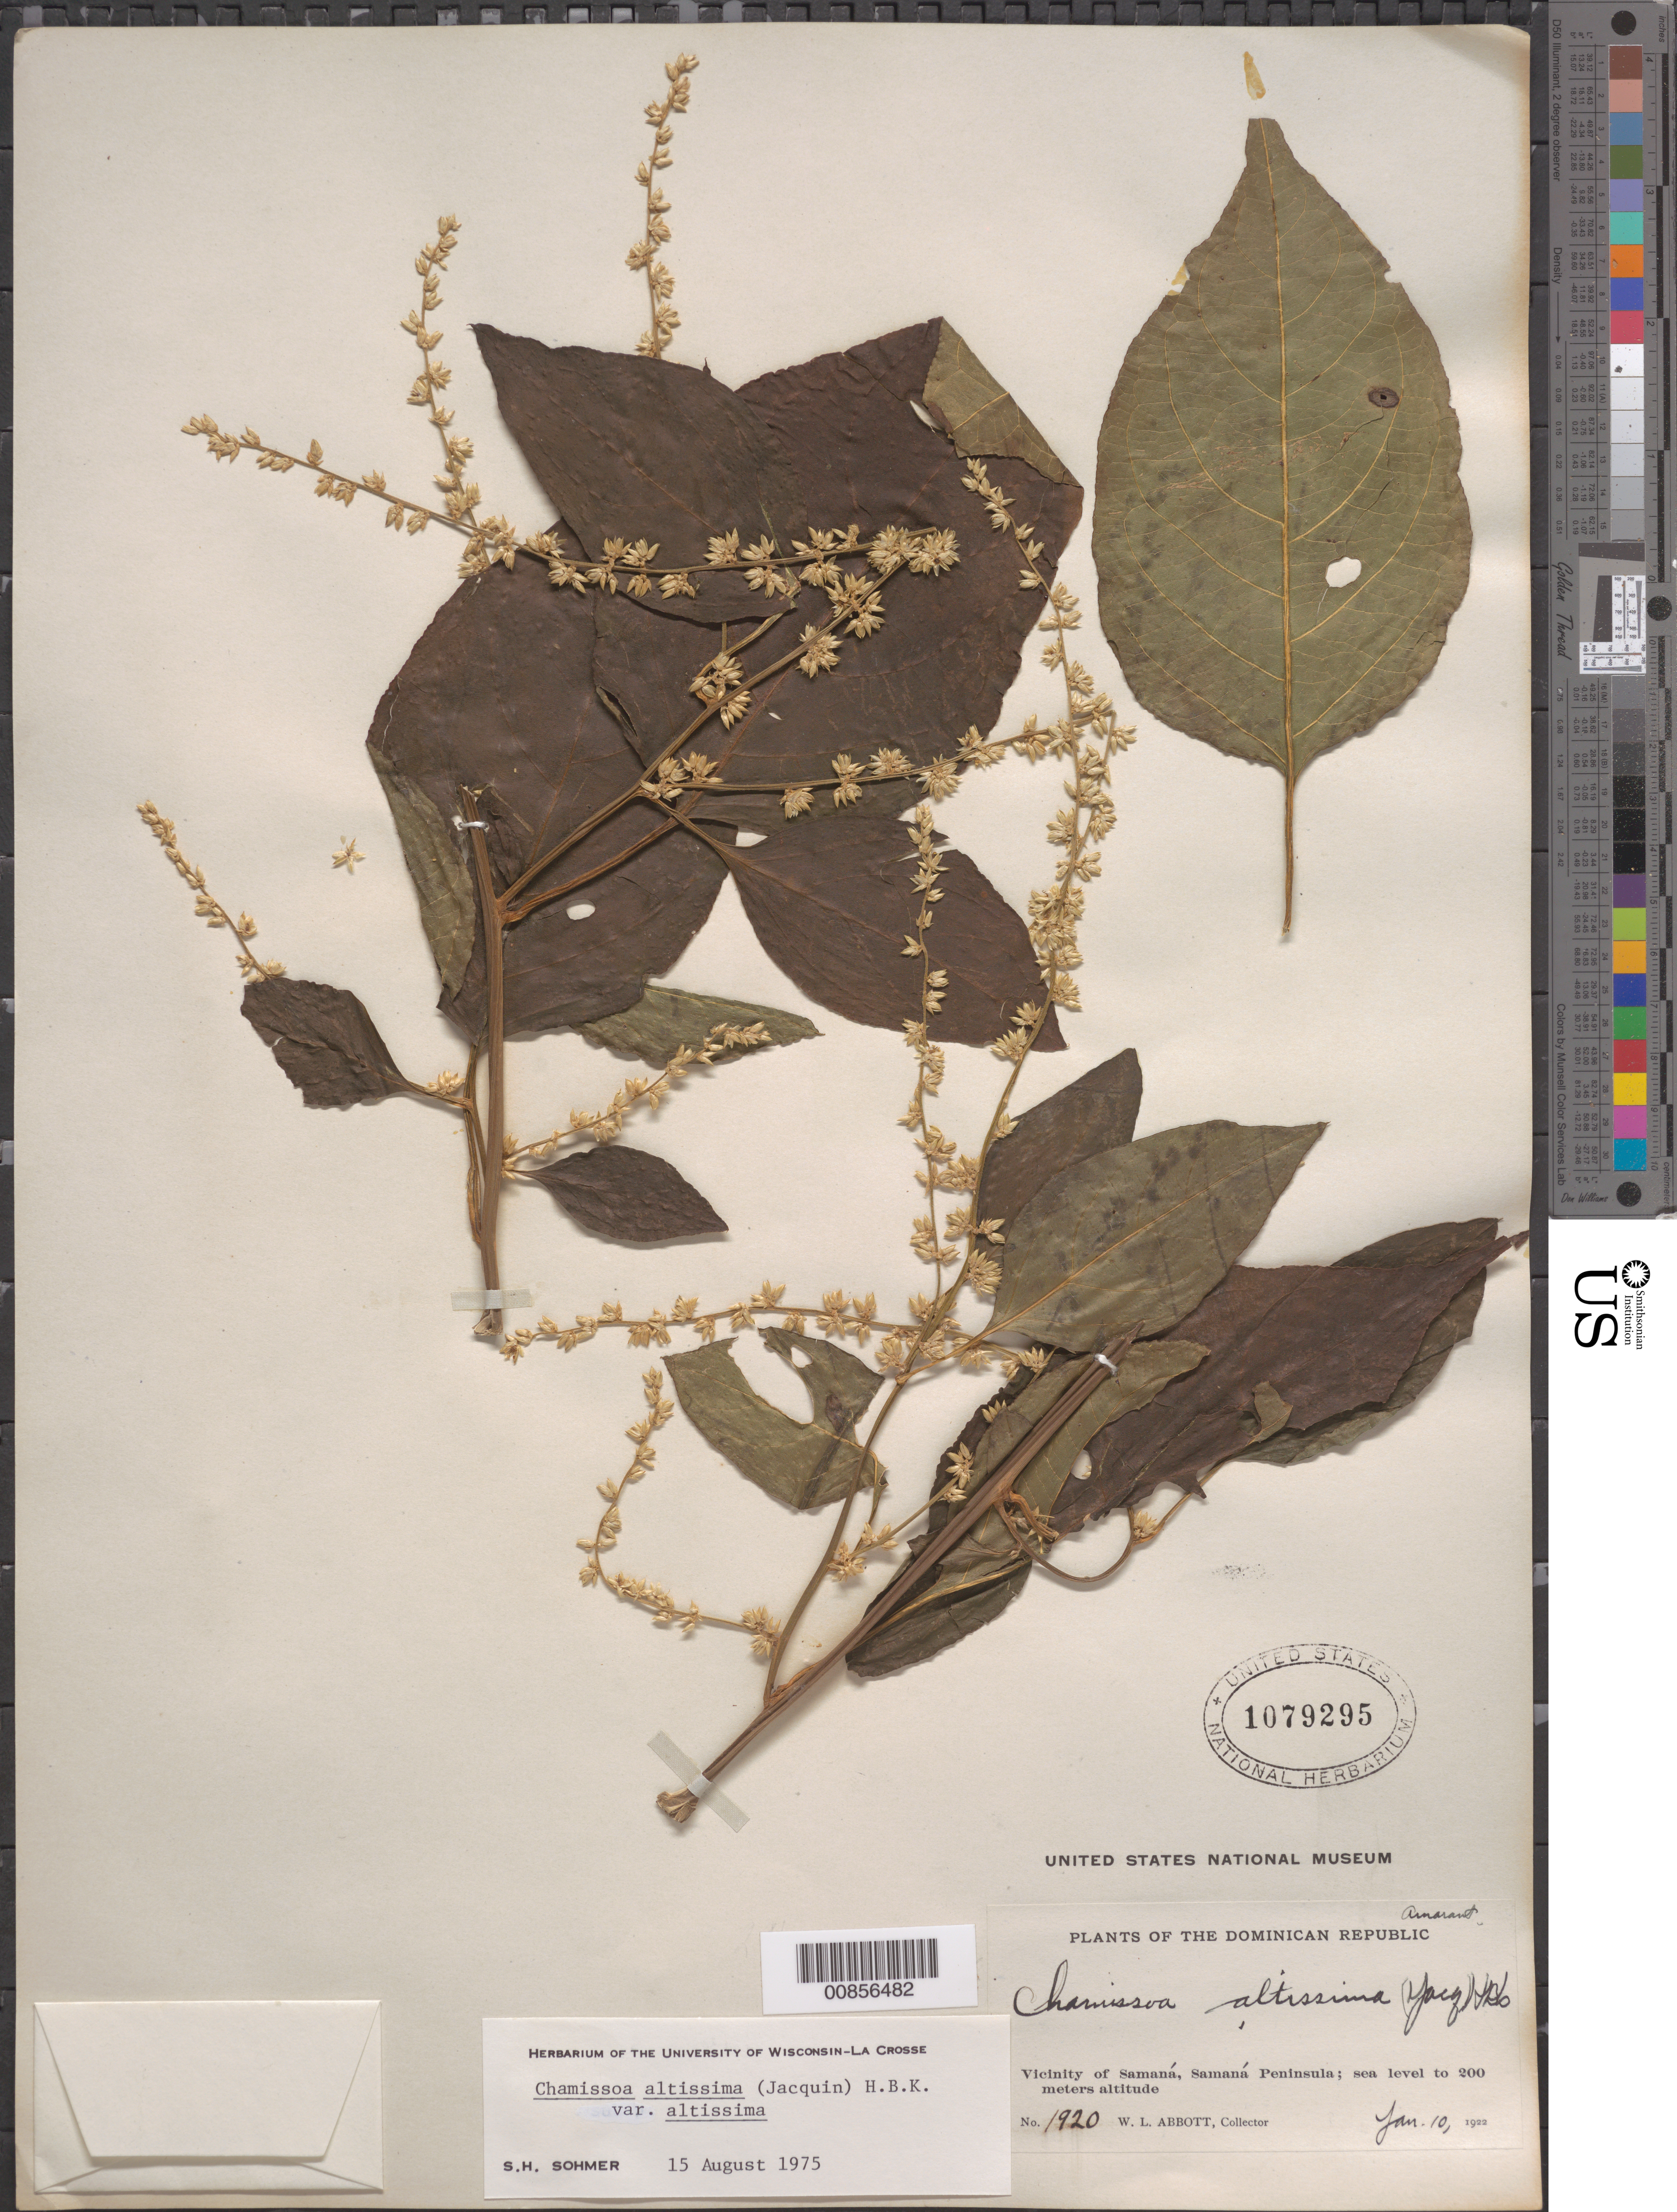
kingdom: Plantae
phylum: Tracheophyta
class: Magnoliopsida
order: Caryophyllales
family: Amaranthaceae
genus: Chamissoa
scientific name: Chamissoa altissima var. altissima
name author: (Jacq.) Kunth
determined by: Sohmer, S. H.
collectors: W. L. Abbott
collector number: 1920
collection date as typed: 10 Jan 1922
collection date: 1922-01-10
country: Dominican Republic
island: Hispaniola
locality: Vicinity of Samaná, Samaná Península.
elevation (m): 0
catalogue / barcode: US 1079295